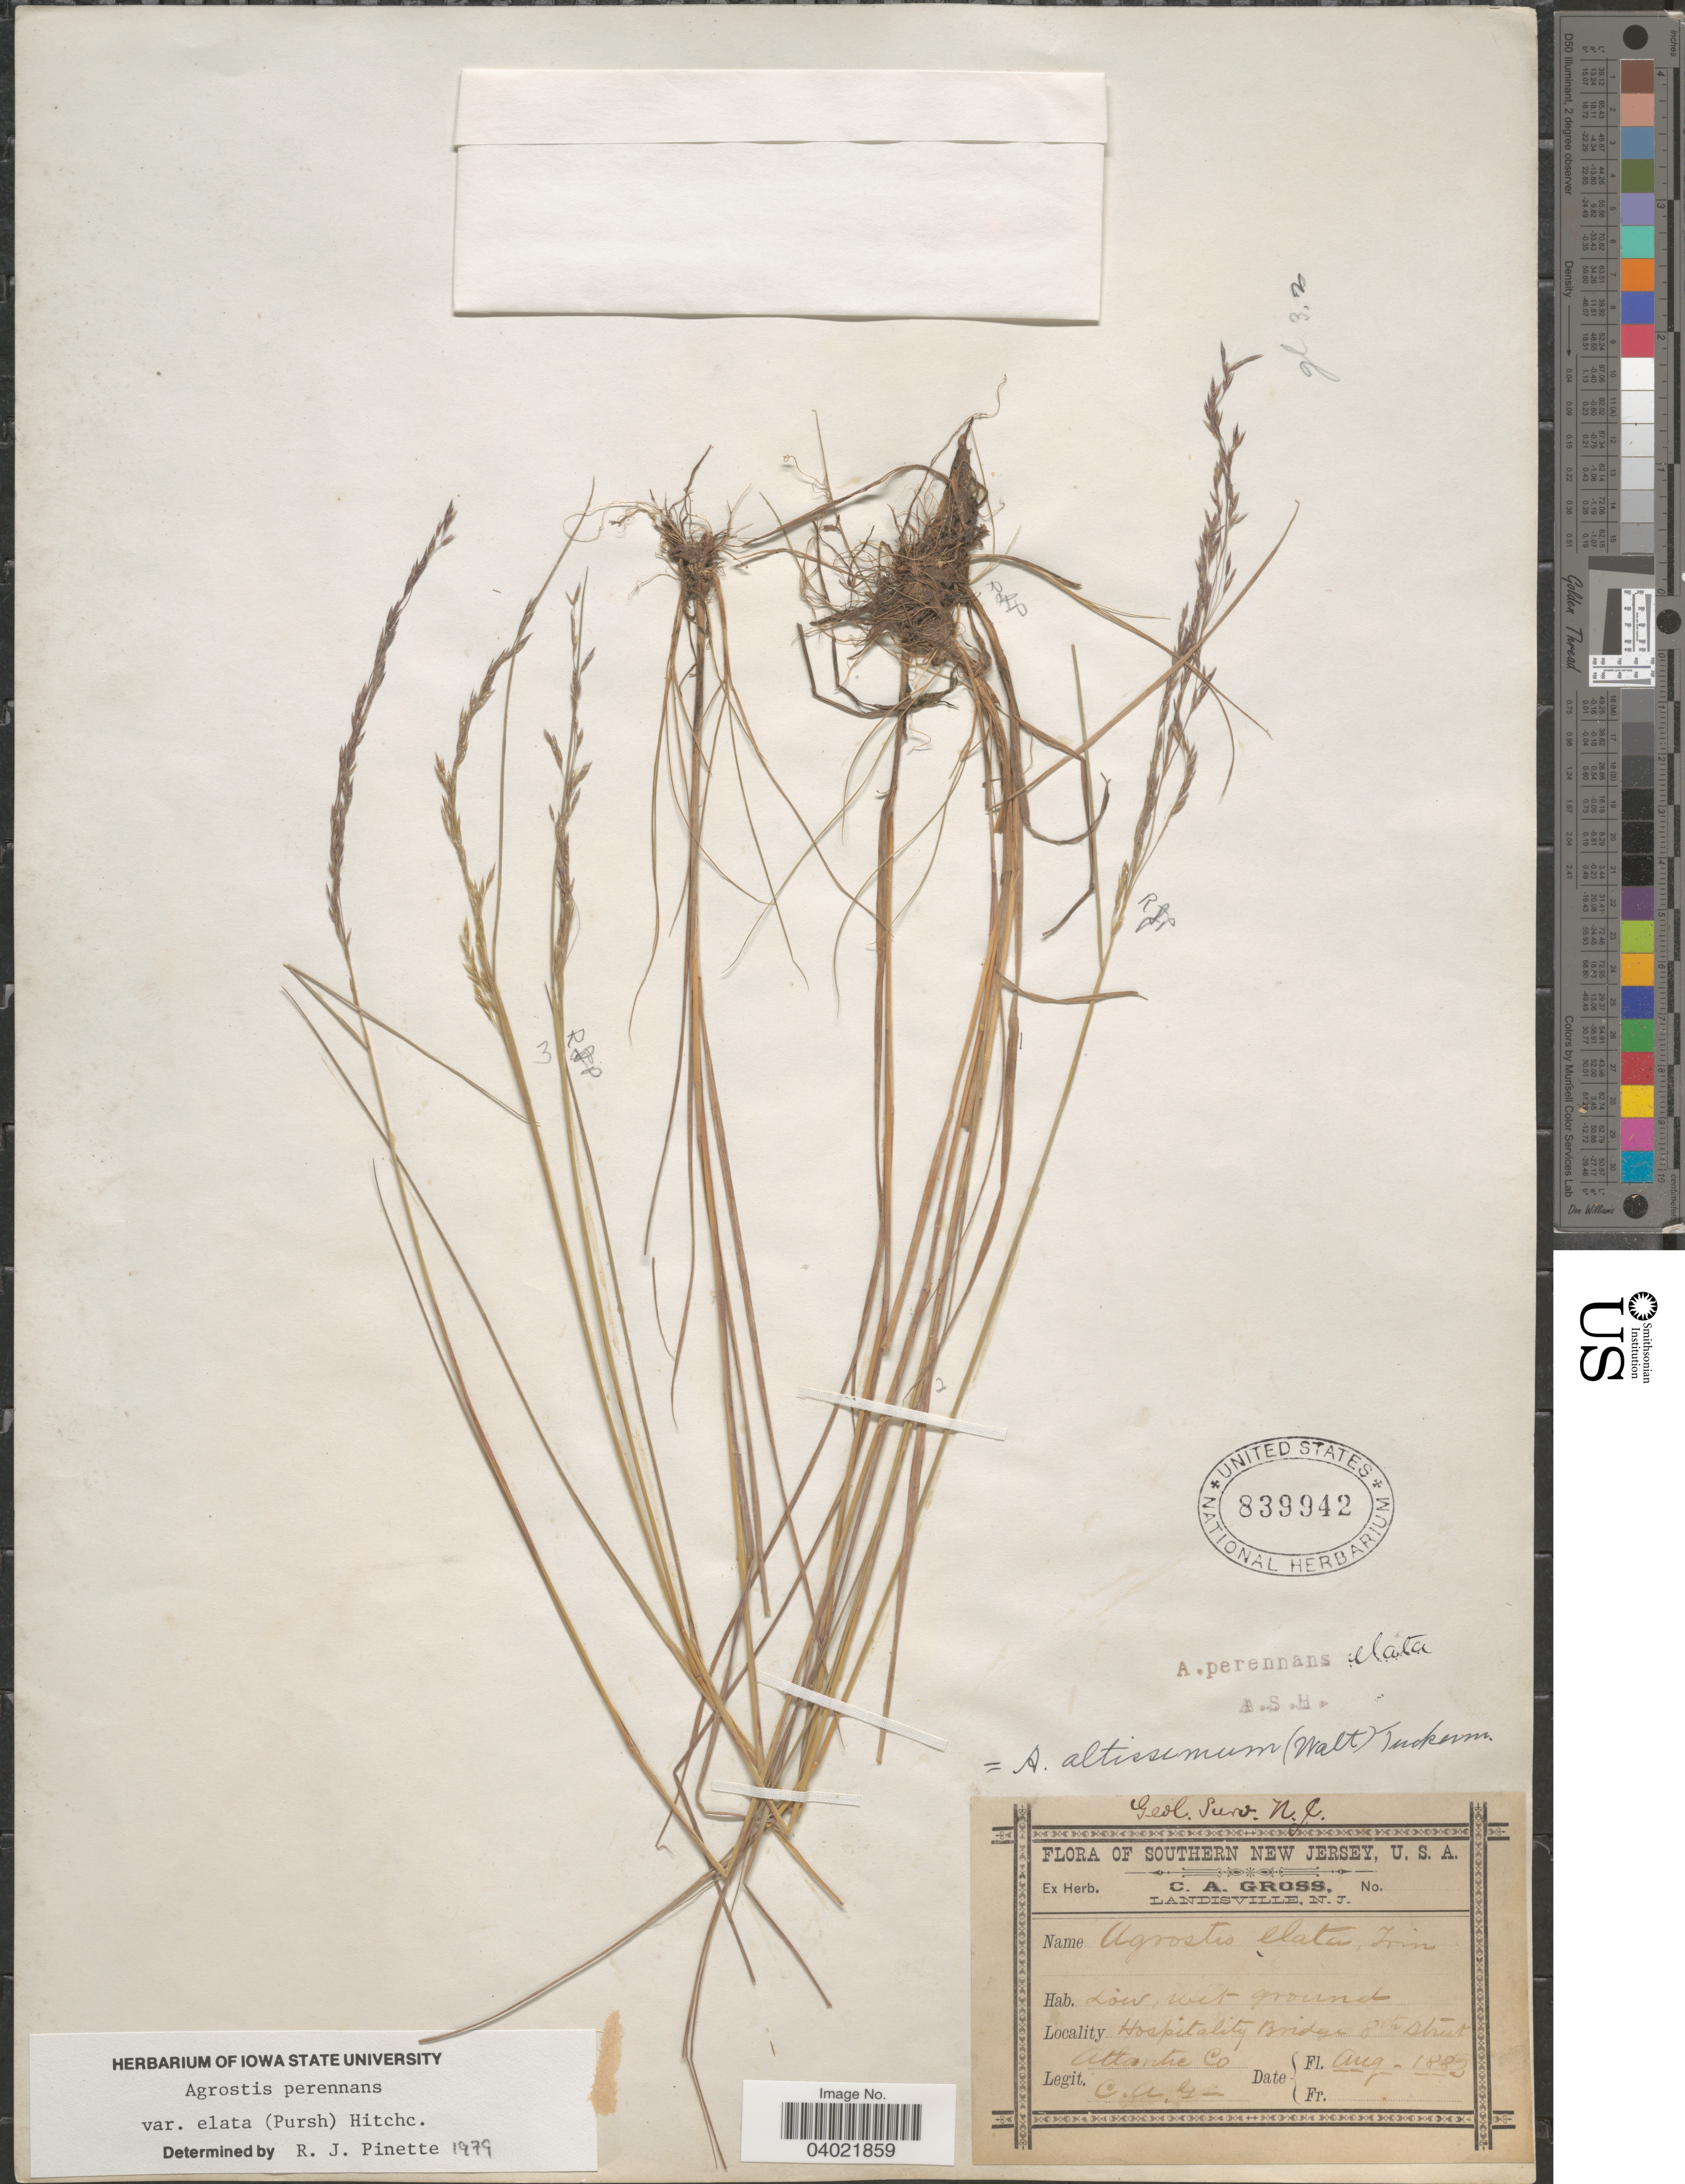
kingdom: Plantae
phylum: Tracheophyta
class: Liliopsida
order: Poales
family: Poaceae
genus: Agrostis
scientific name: Agrostis perennans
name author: (Walter) Tuck.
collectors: C. A. Gross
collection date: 1883-08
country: United States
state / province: New Jersey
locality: Southern New Jersey. Hospitality Bridge 8th Street. Atlantic Co.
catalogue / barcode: US 839942